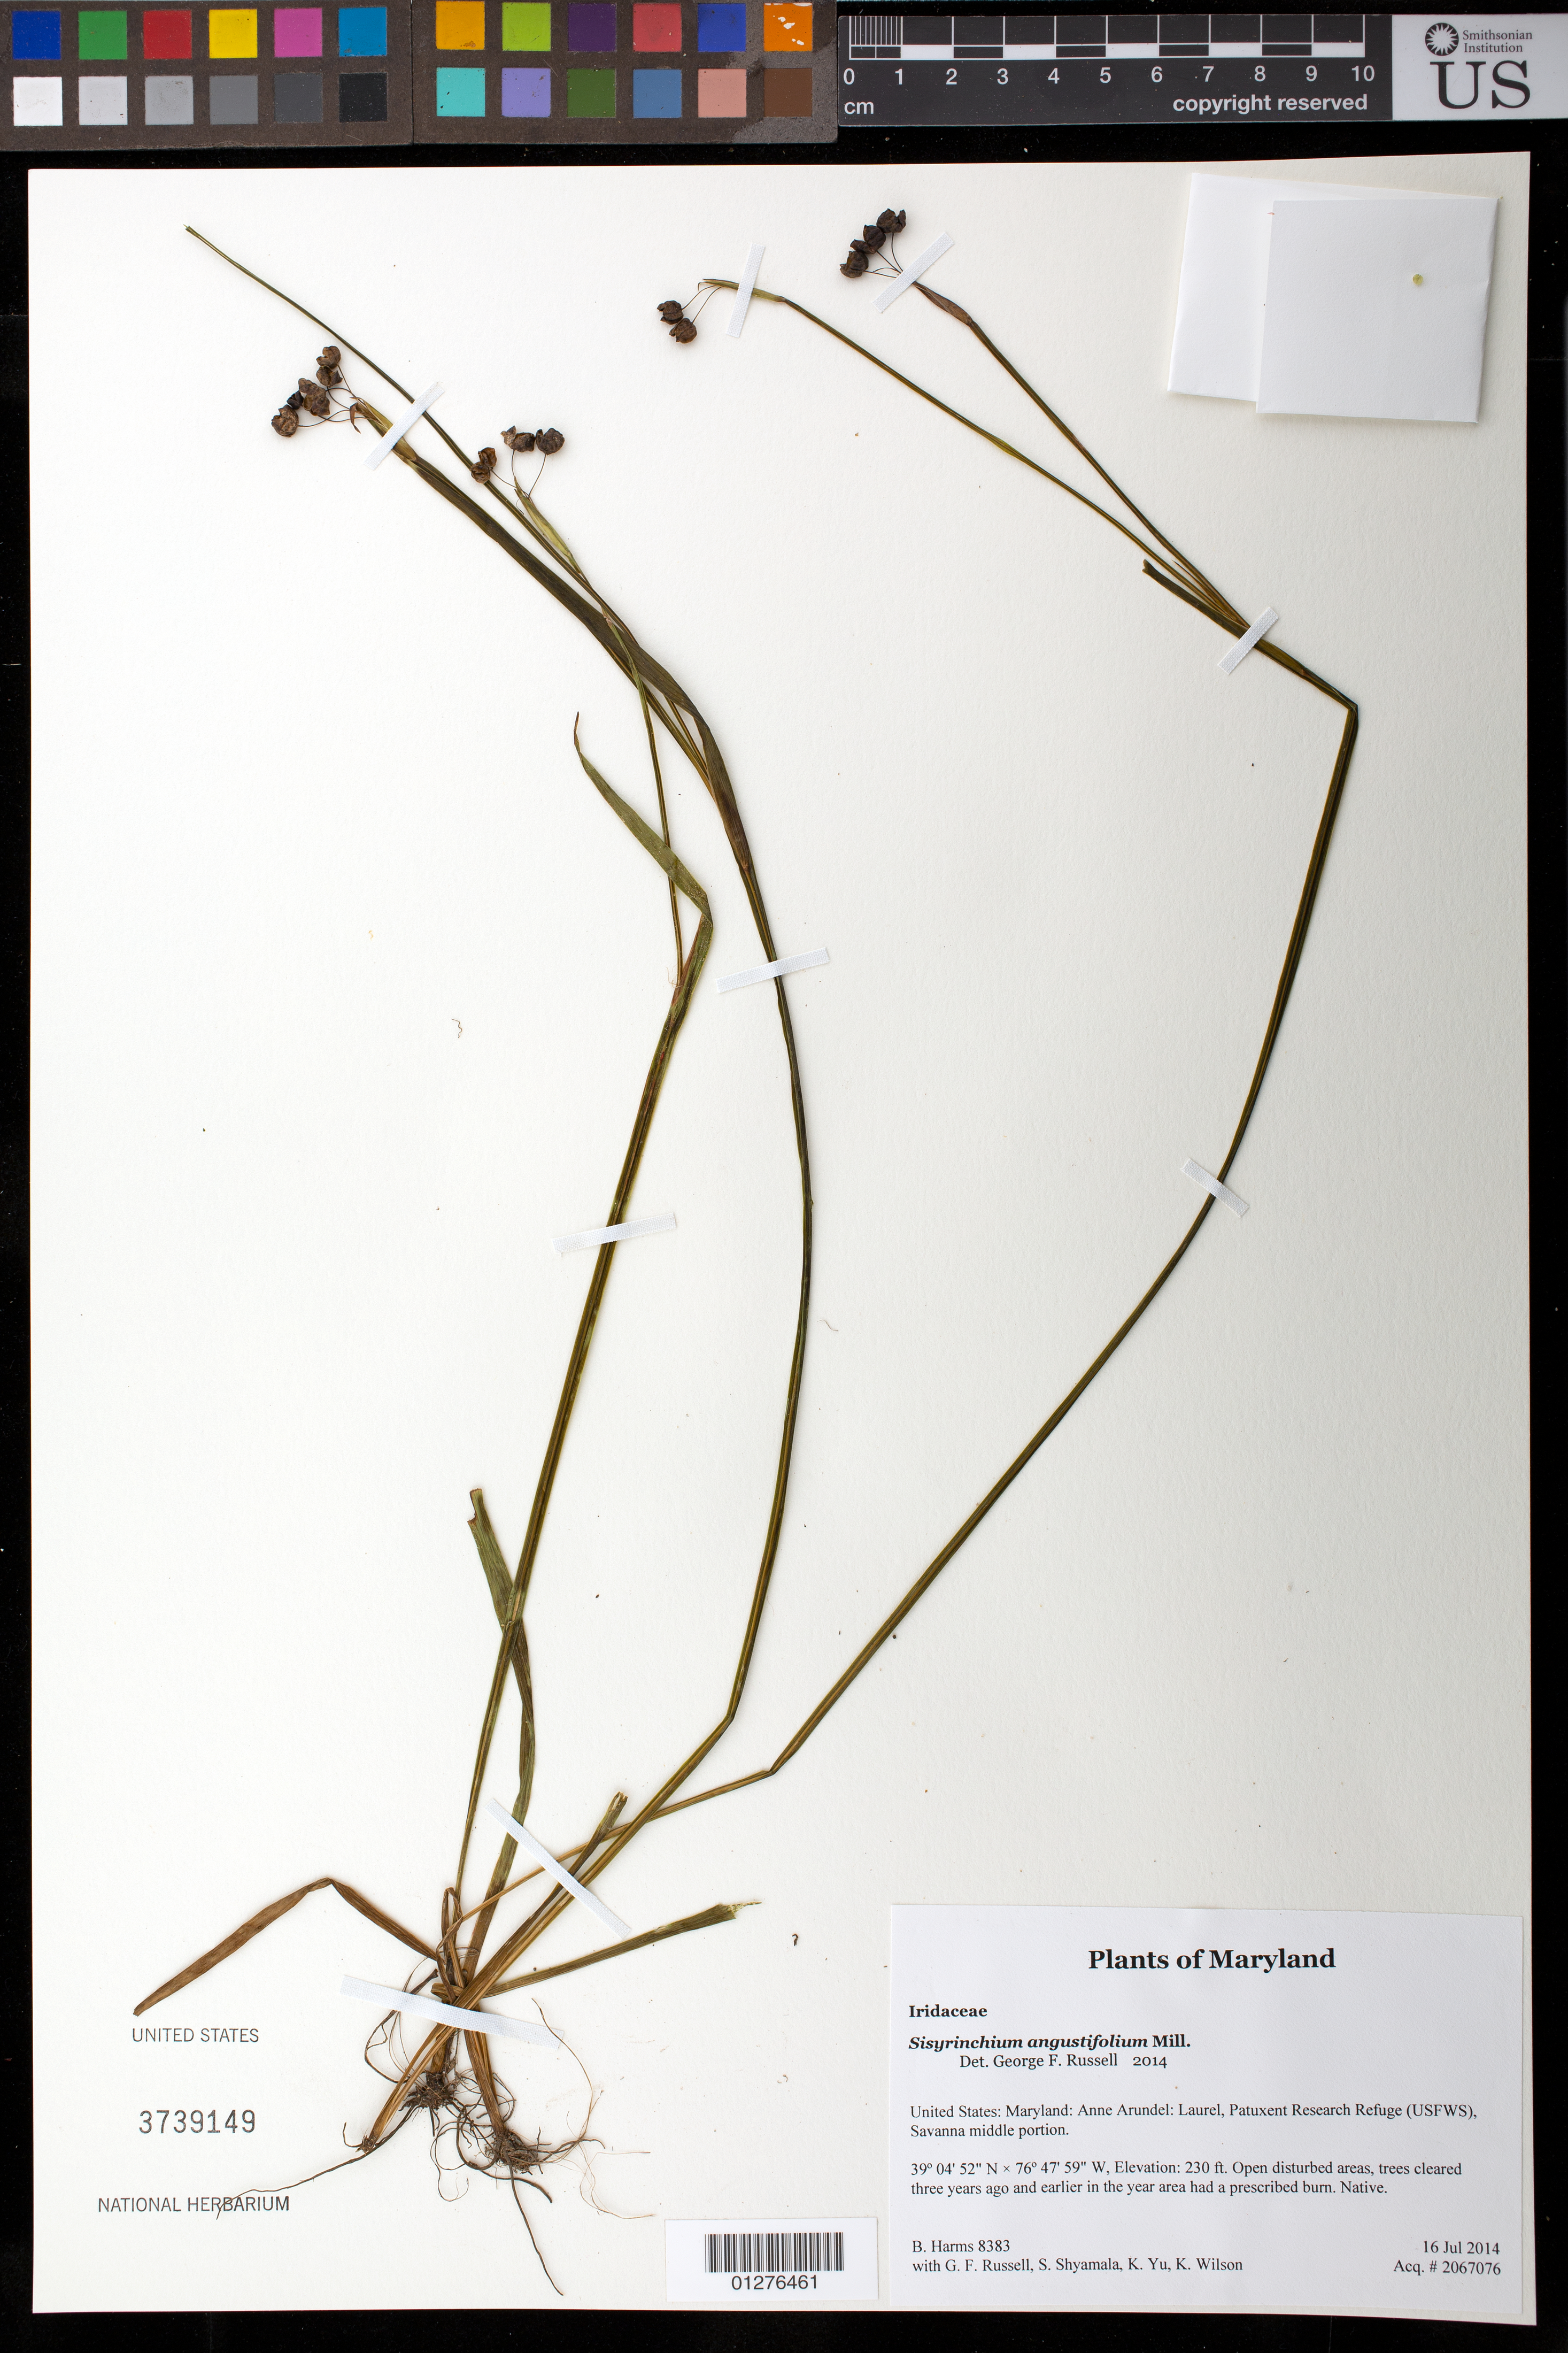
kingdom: Plantae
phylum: Tracheophyta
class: Liliopsida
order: Asparagales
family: Iridaceae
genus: Sisyrinchium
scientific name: Sisyrinchium angustifolium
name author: Mill.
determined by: Russell, George F., (UNITED STATES)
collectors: B. Harms, G. Russell, S. Shyamala, K. Yu & K. Wilson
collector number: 8383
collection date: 2014-07-16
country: United States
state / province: Maryland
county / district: Anne Arundel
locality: Laurel, Patuxent Research Refuge (USFWS), Savanna middle portion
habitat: Open disturbed areas, trees cleared three years ago and earlier in the year area had a prescribed burn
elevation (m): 70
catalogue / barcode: US 3739149